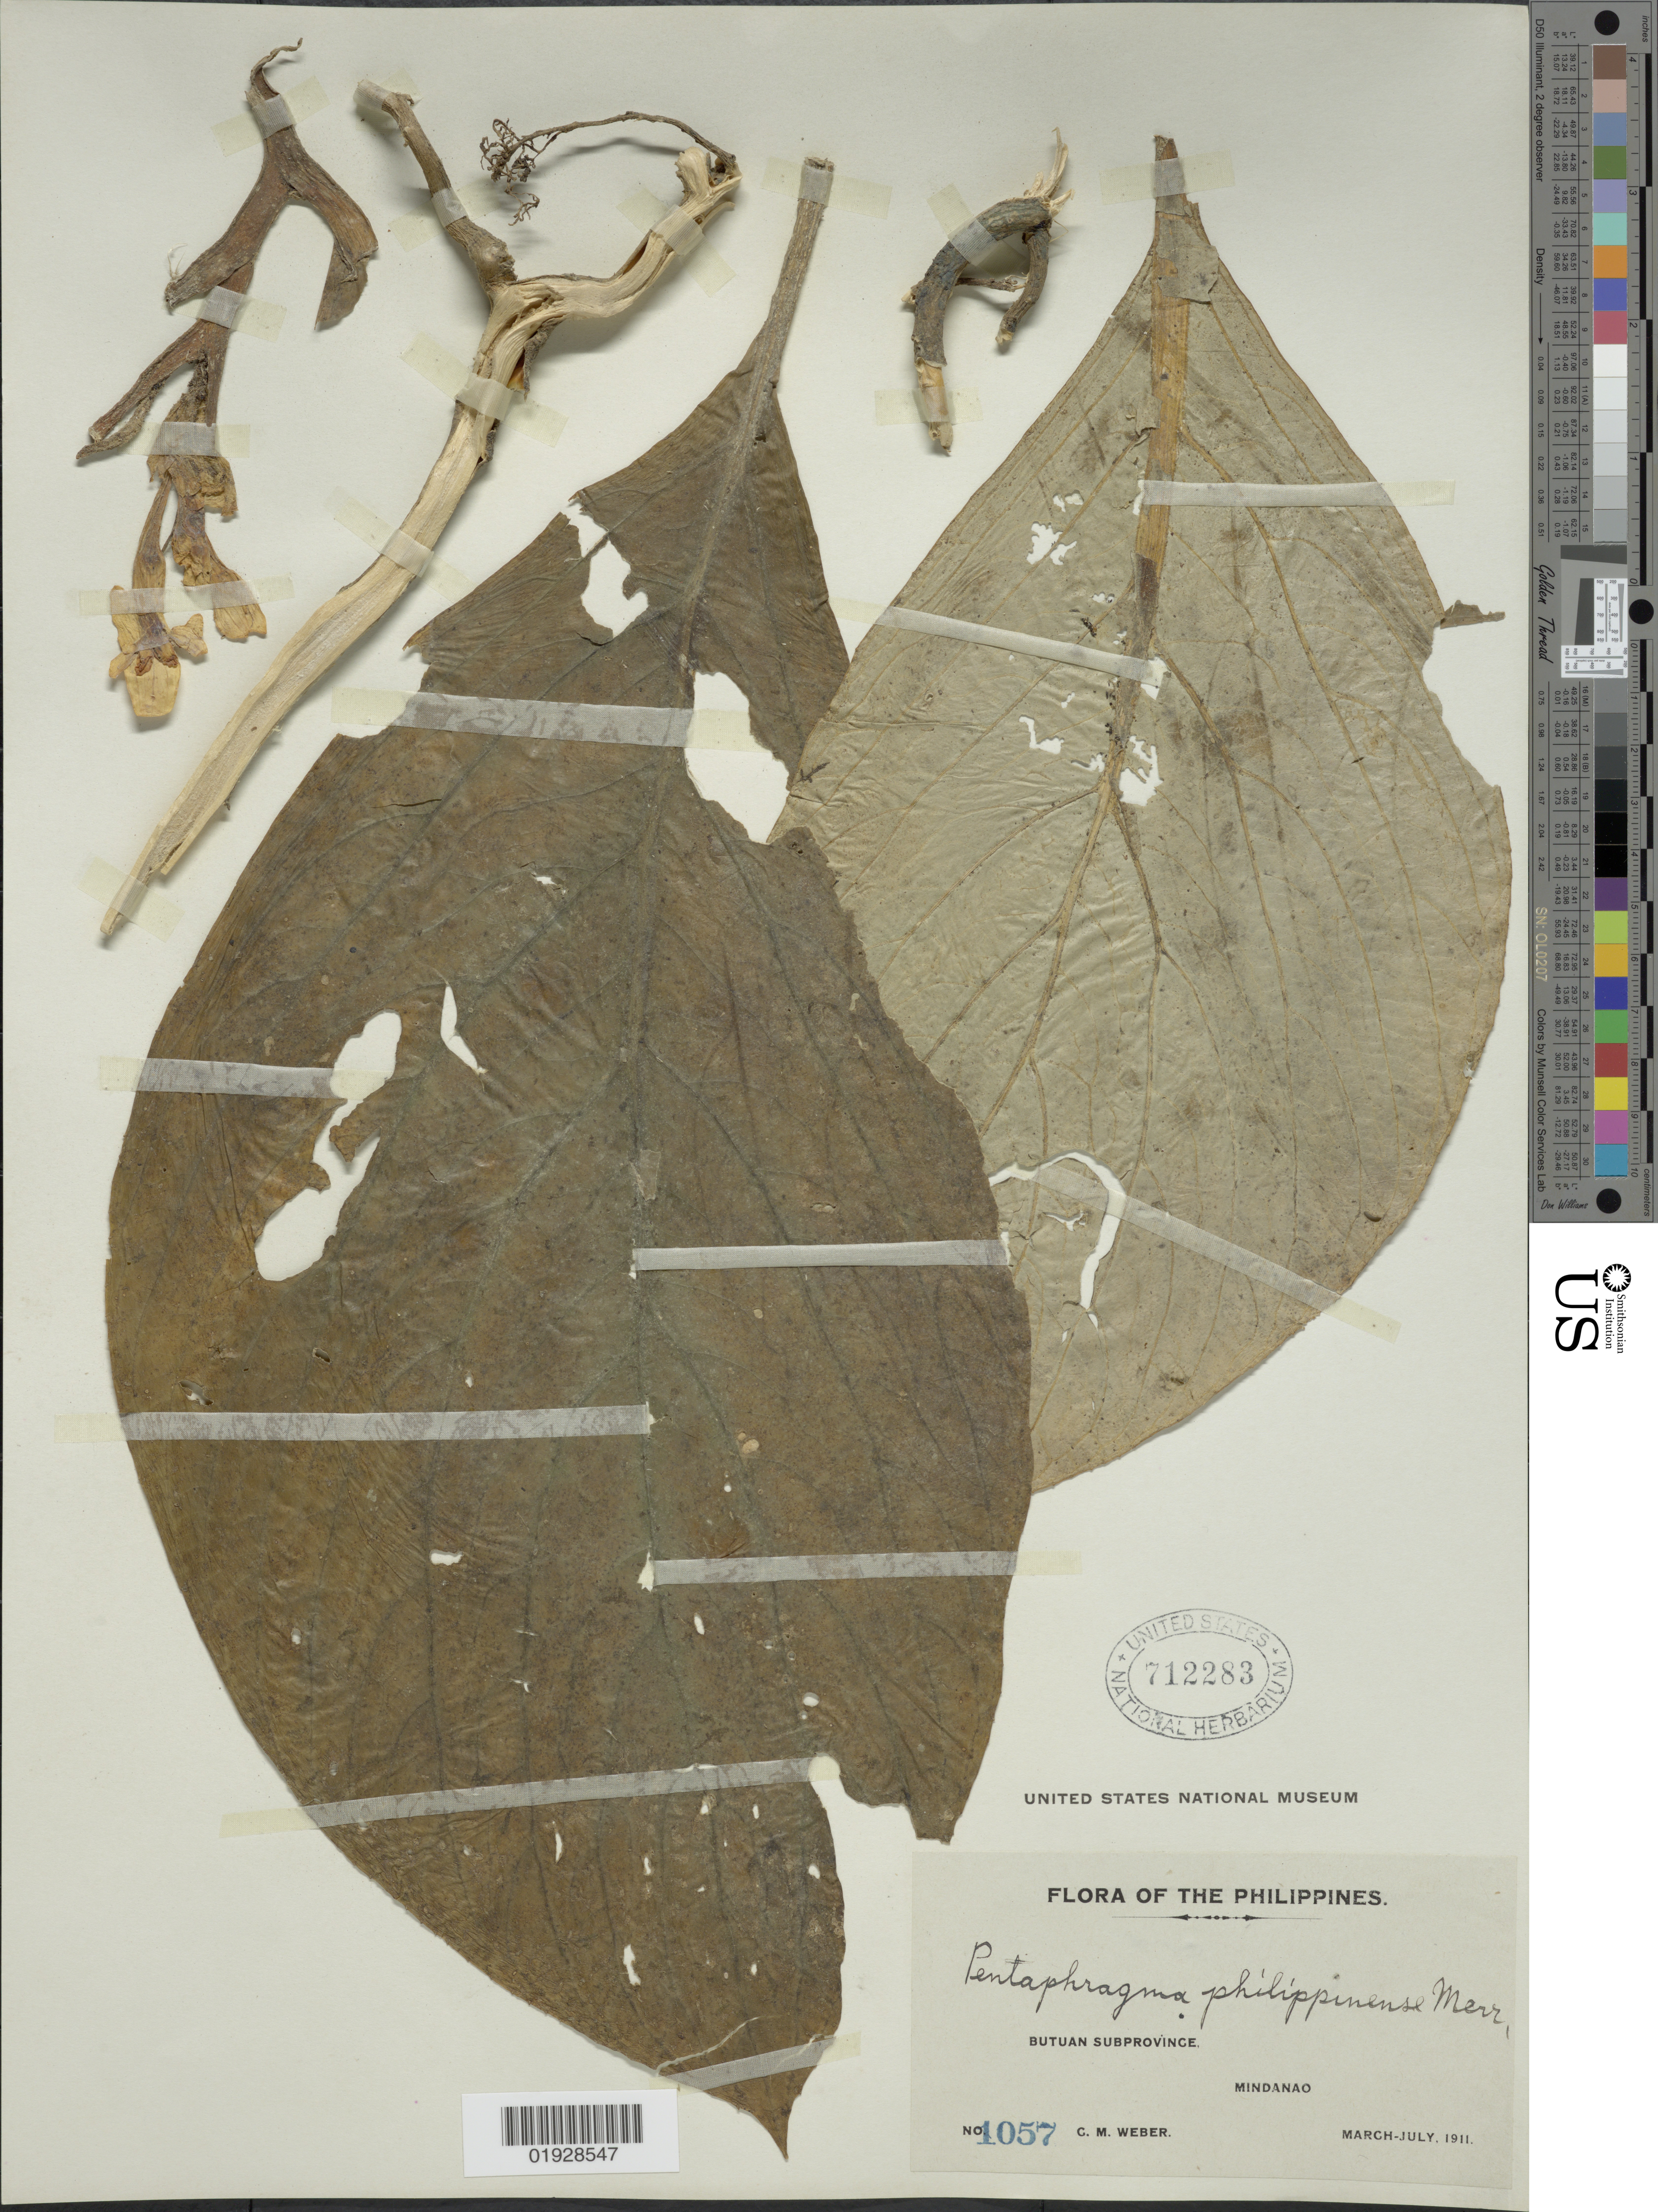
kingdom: Plantae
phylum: Tracheophyta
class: Magnoliopsida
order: Asterales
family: Pentaphragmataceae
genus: Pentaphragma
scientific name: Pentaphragma philippinensis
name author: Merr.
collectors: C. M. Weber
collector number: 1057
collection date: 1911-03/1911-07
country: Philippines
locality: Butuan Subprovince, Mindanao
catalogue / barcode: US 712283